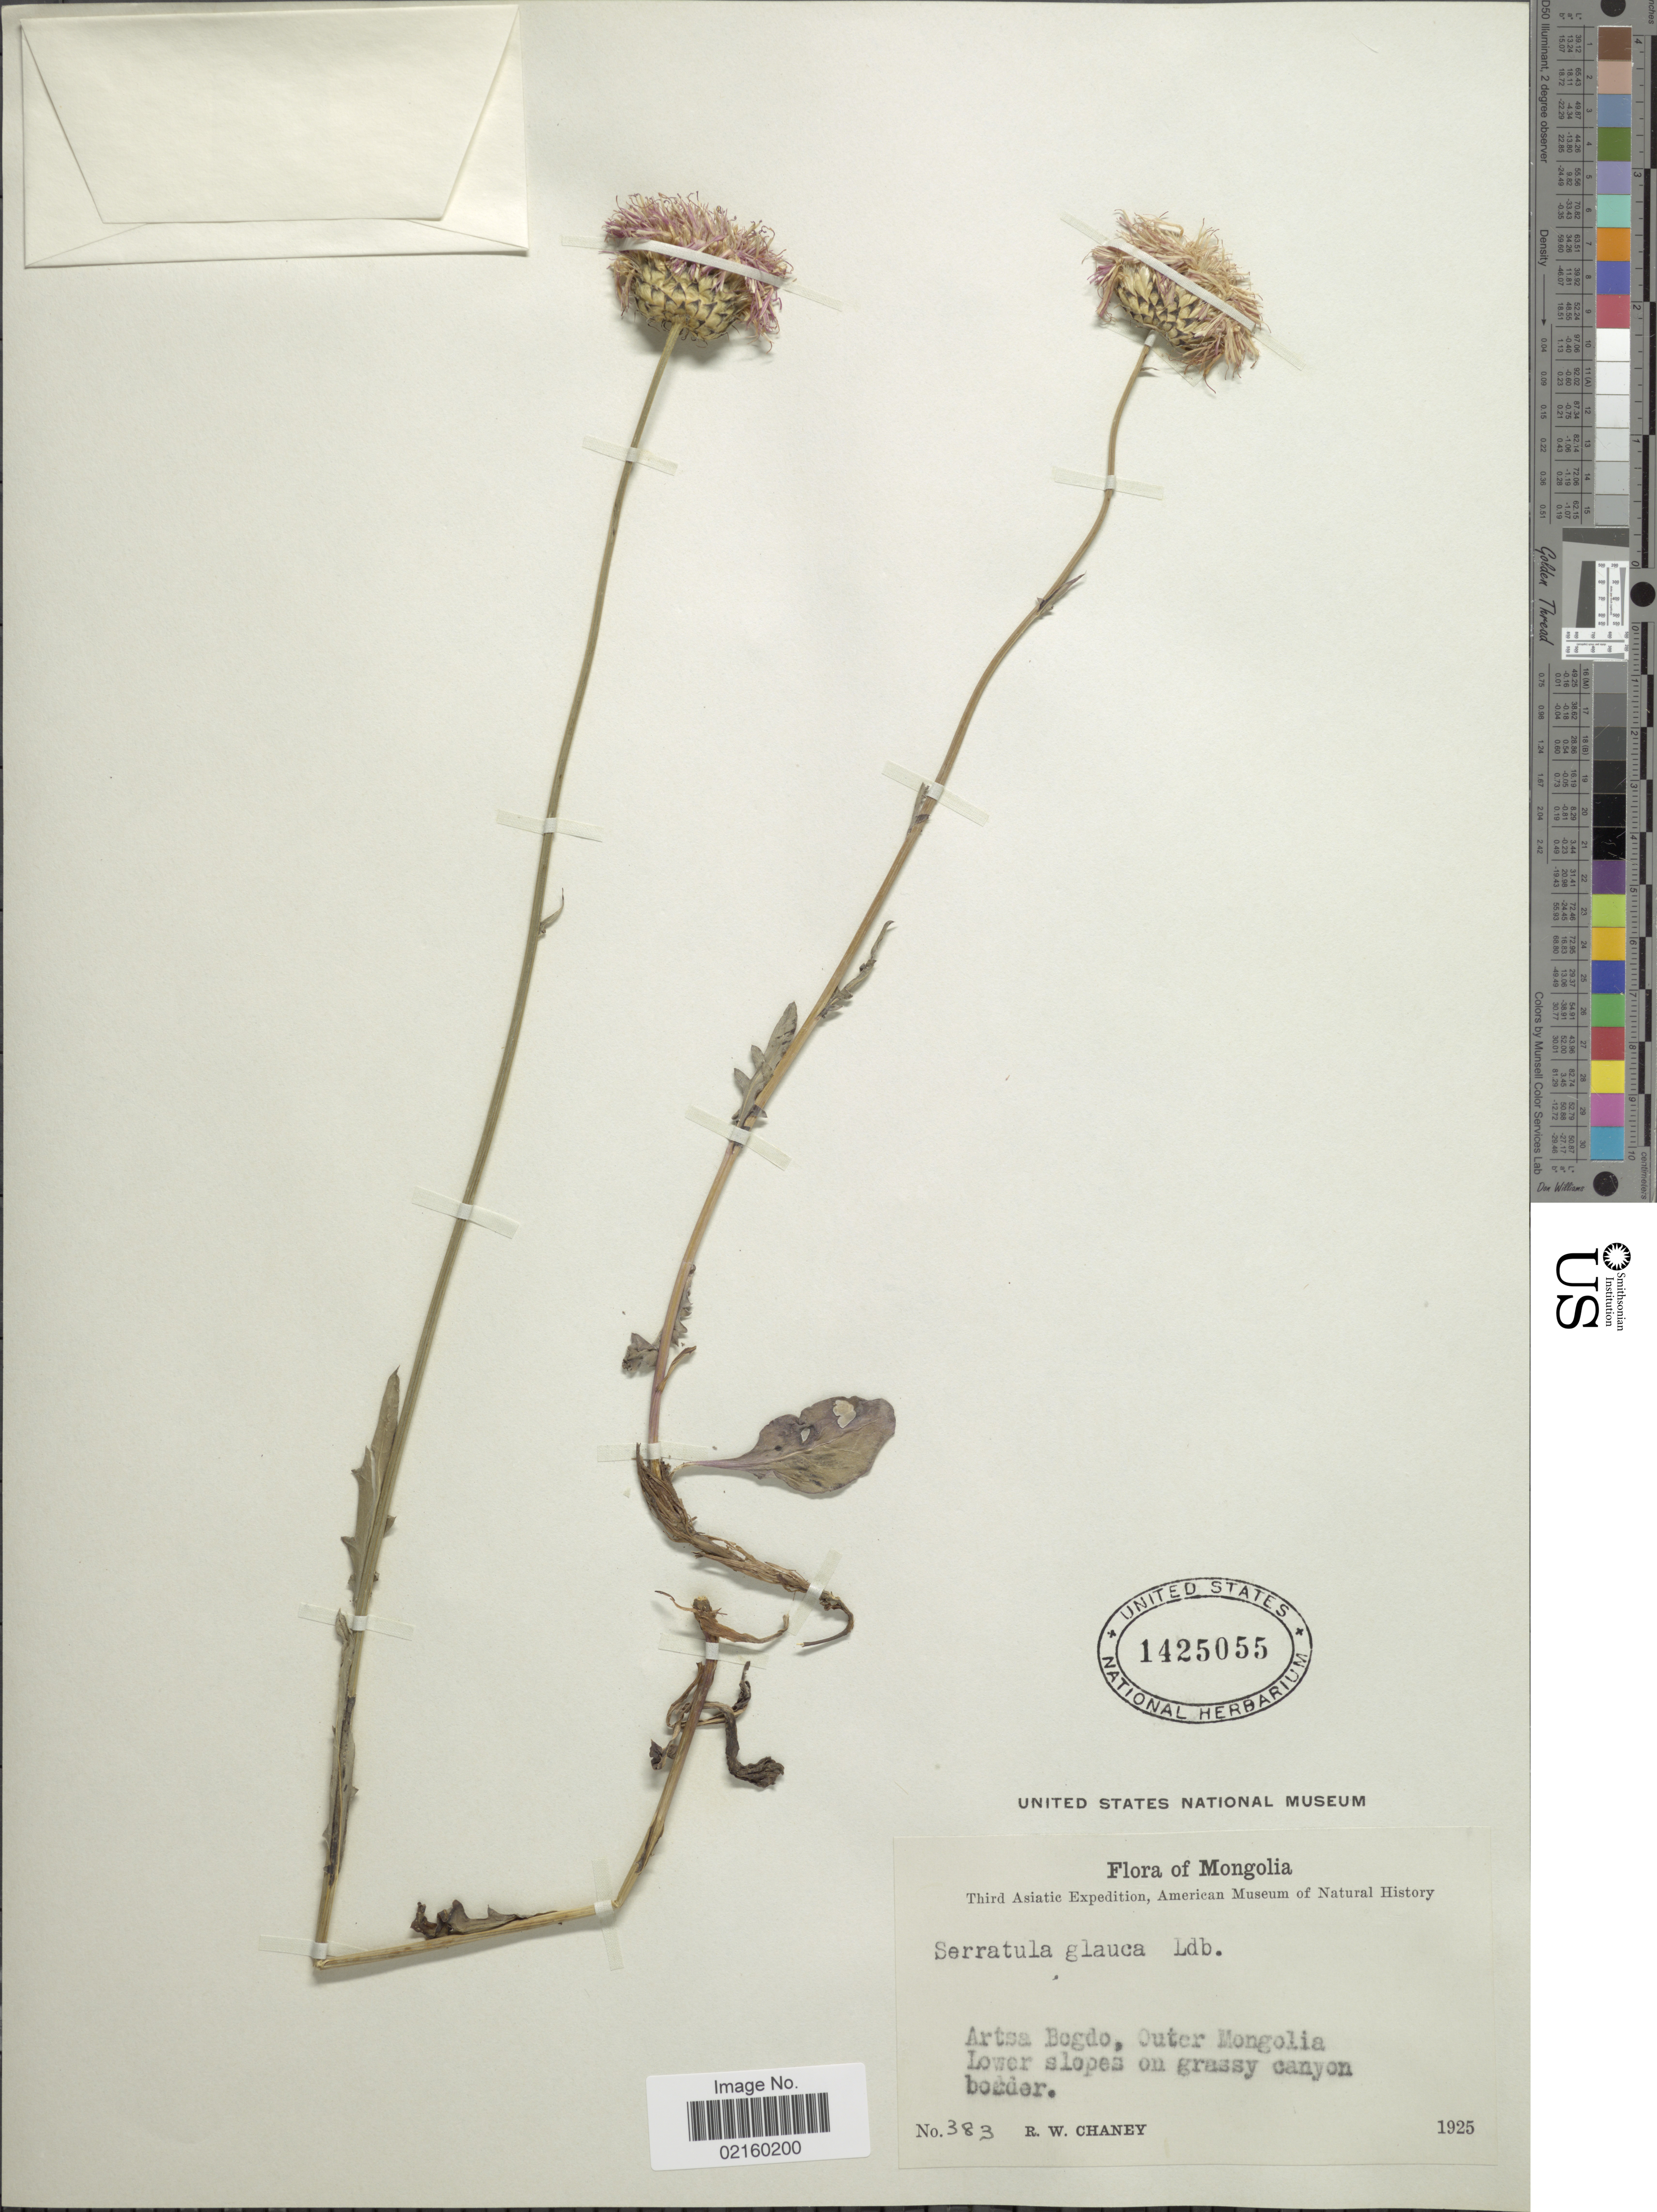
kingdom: Plantae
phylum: Tracheophyta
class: Magnoliopsida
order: Asterales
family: Asteraceae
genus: Serratula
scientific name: Serratula marginata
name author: Tausch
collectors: R. Chaney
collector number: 383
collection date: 1925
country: Mongolia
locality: Artsa Bogdo, Outer Mongolia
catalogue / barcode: US 1425055